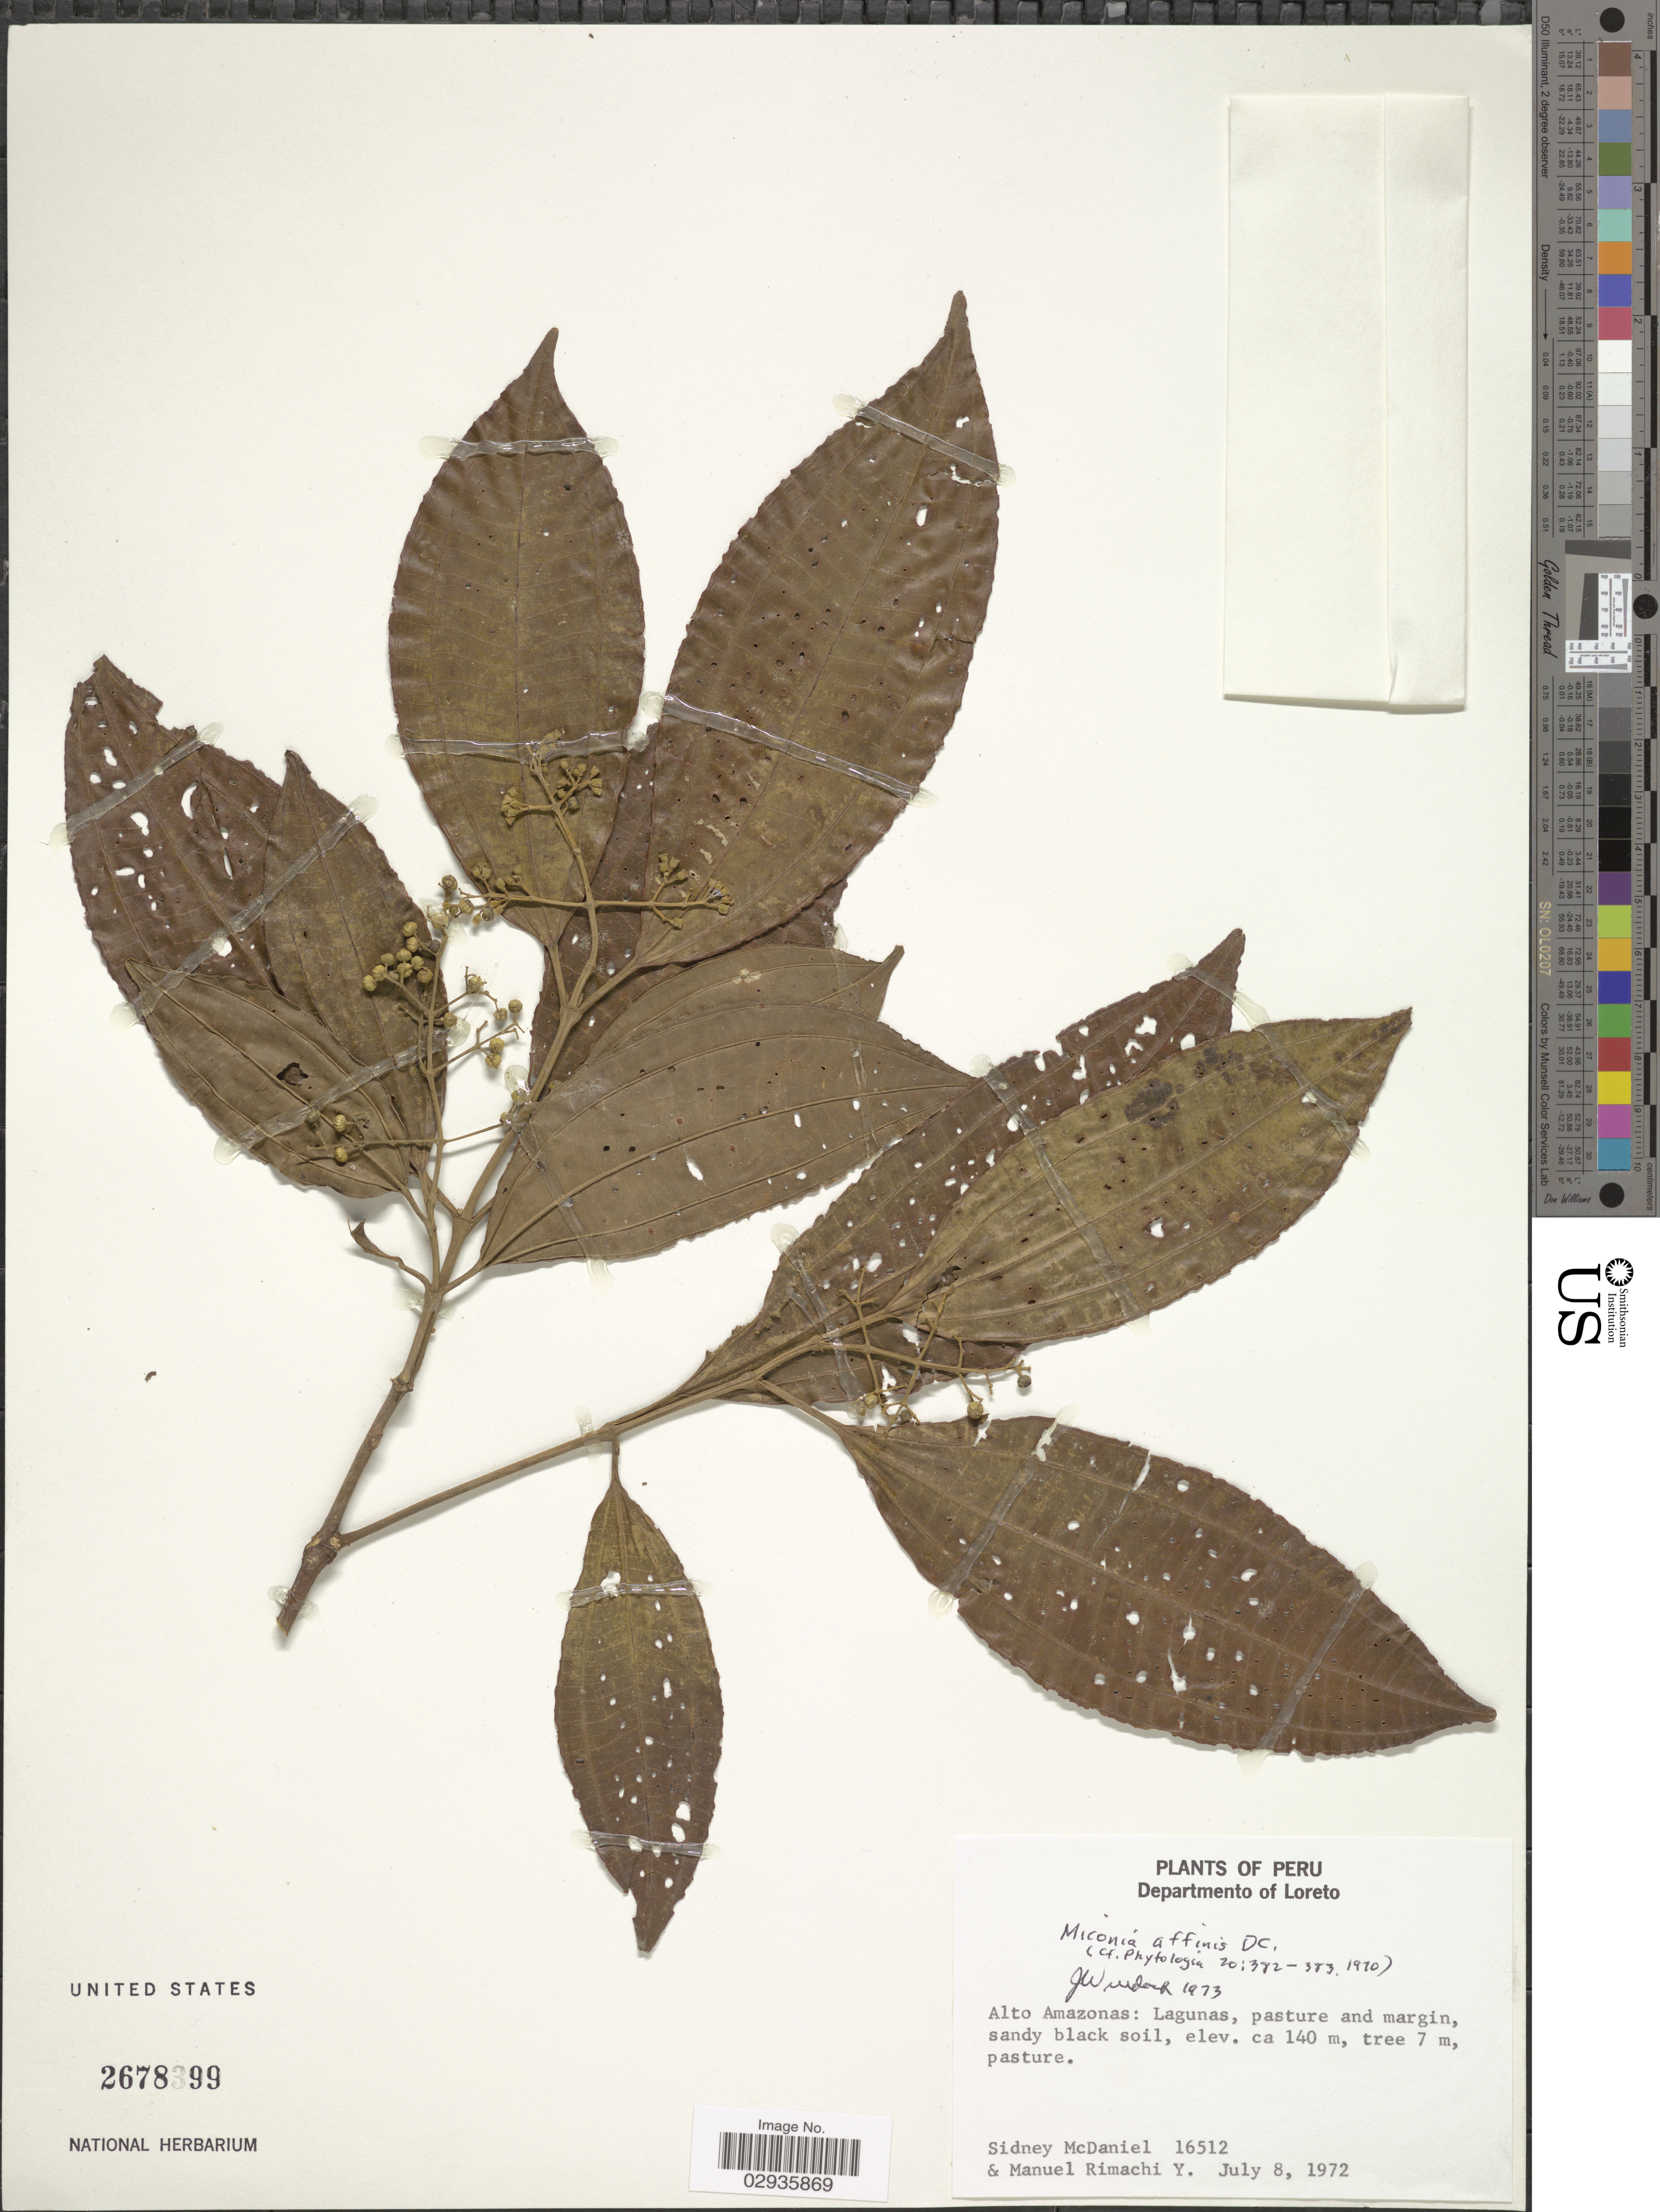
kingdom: Plantae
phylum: Tracheophyta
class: Magnoliopsida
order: Myrtales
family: Melastomataceae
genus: Miconia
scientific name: Miconia affinis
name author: DC.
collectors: S. McDaniel & M. Rimachi Y.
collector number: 16512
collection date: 1972-07-08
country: Peru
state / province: Loreto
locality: Departmento of Loreto, Alto Amazonas: Lagunas.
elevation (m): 140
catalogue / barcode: US 2678399